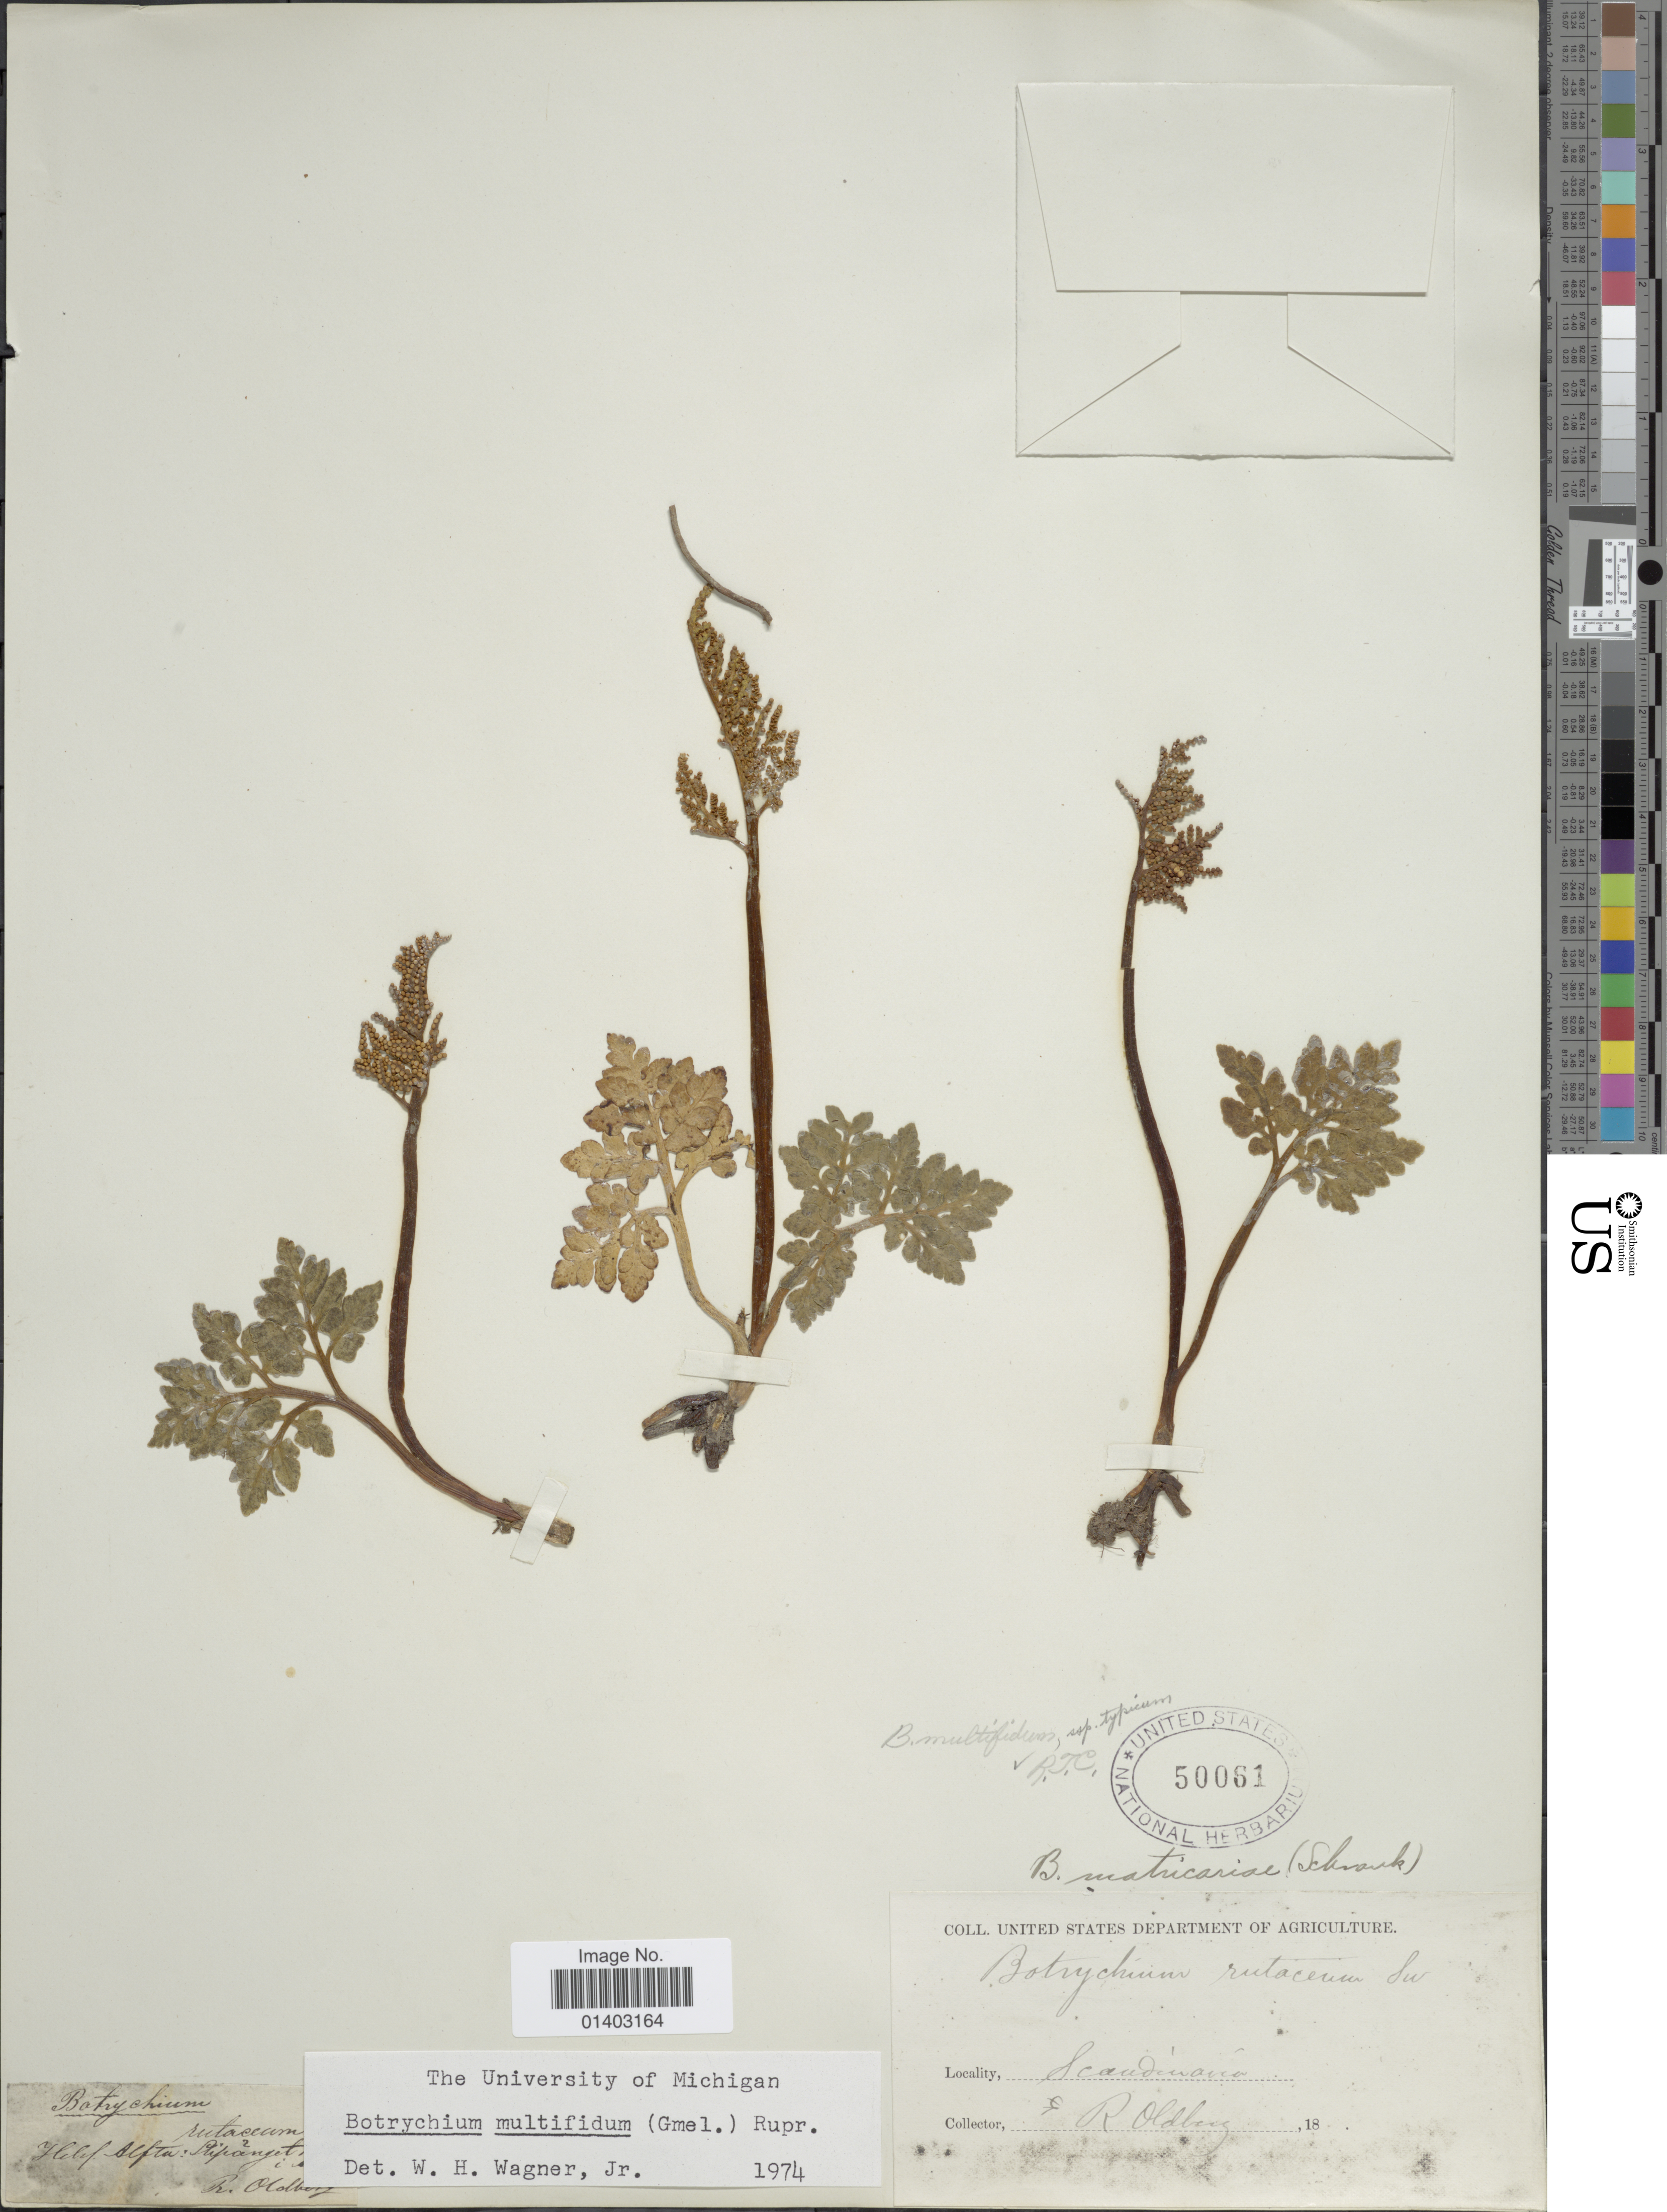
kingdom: Plantae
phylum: Tracheophyta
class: Polypodiopsida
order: Ophioglossales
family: Ophioglossaceae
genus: Botrychium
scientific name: Botrychium multifidum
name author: (J.F. Gmel.) Rupr.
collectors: R. Oldberg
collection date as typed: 18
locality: Scandinavica [interpreted]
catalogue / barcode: US 50061